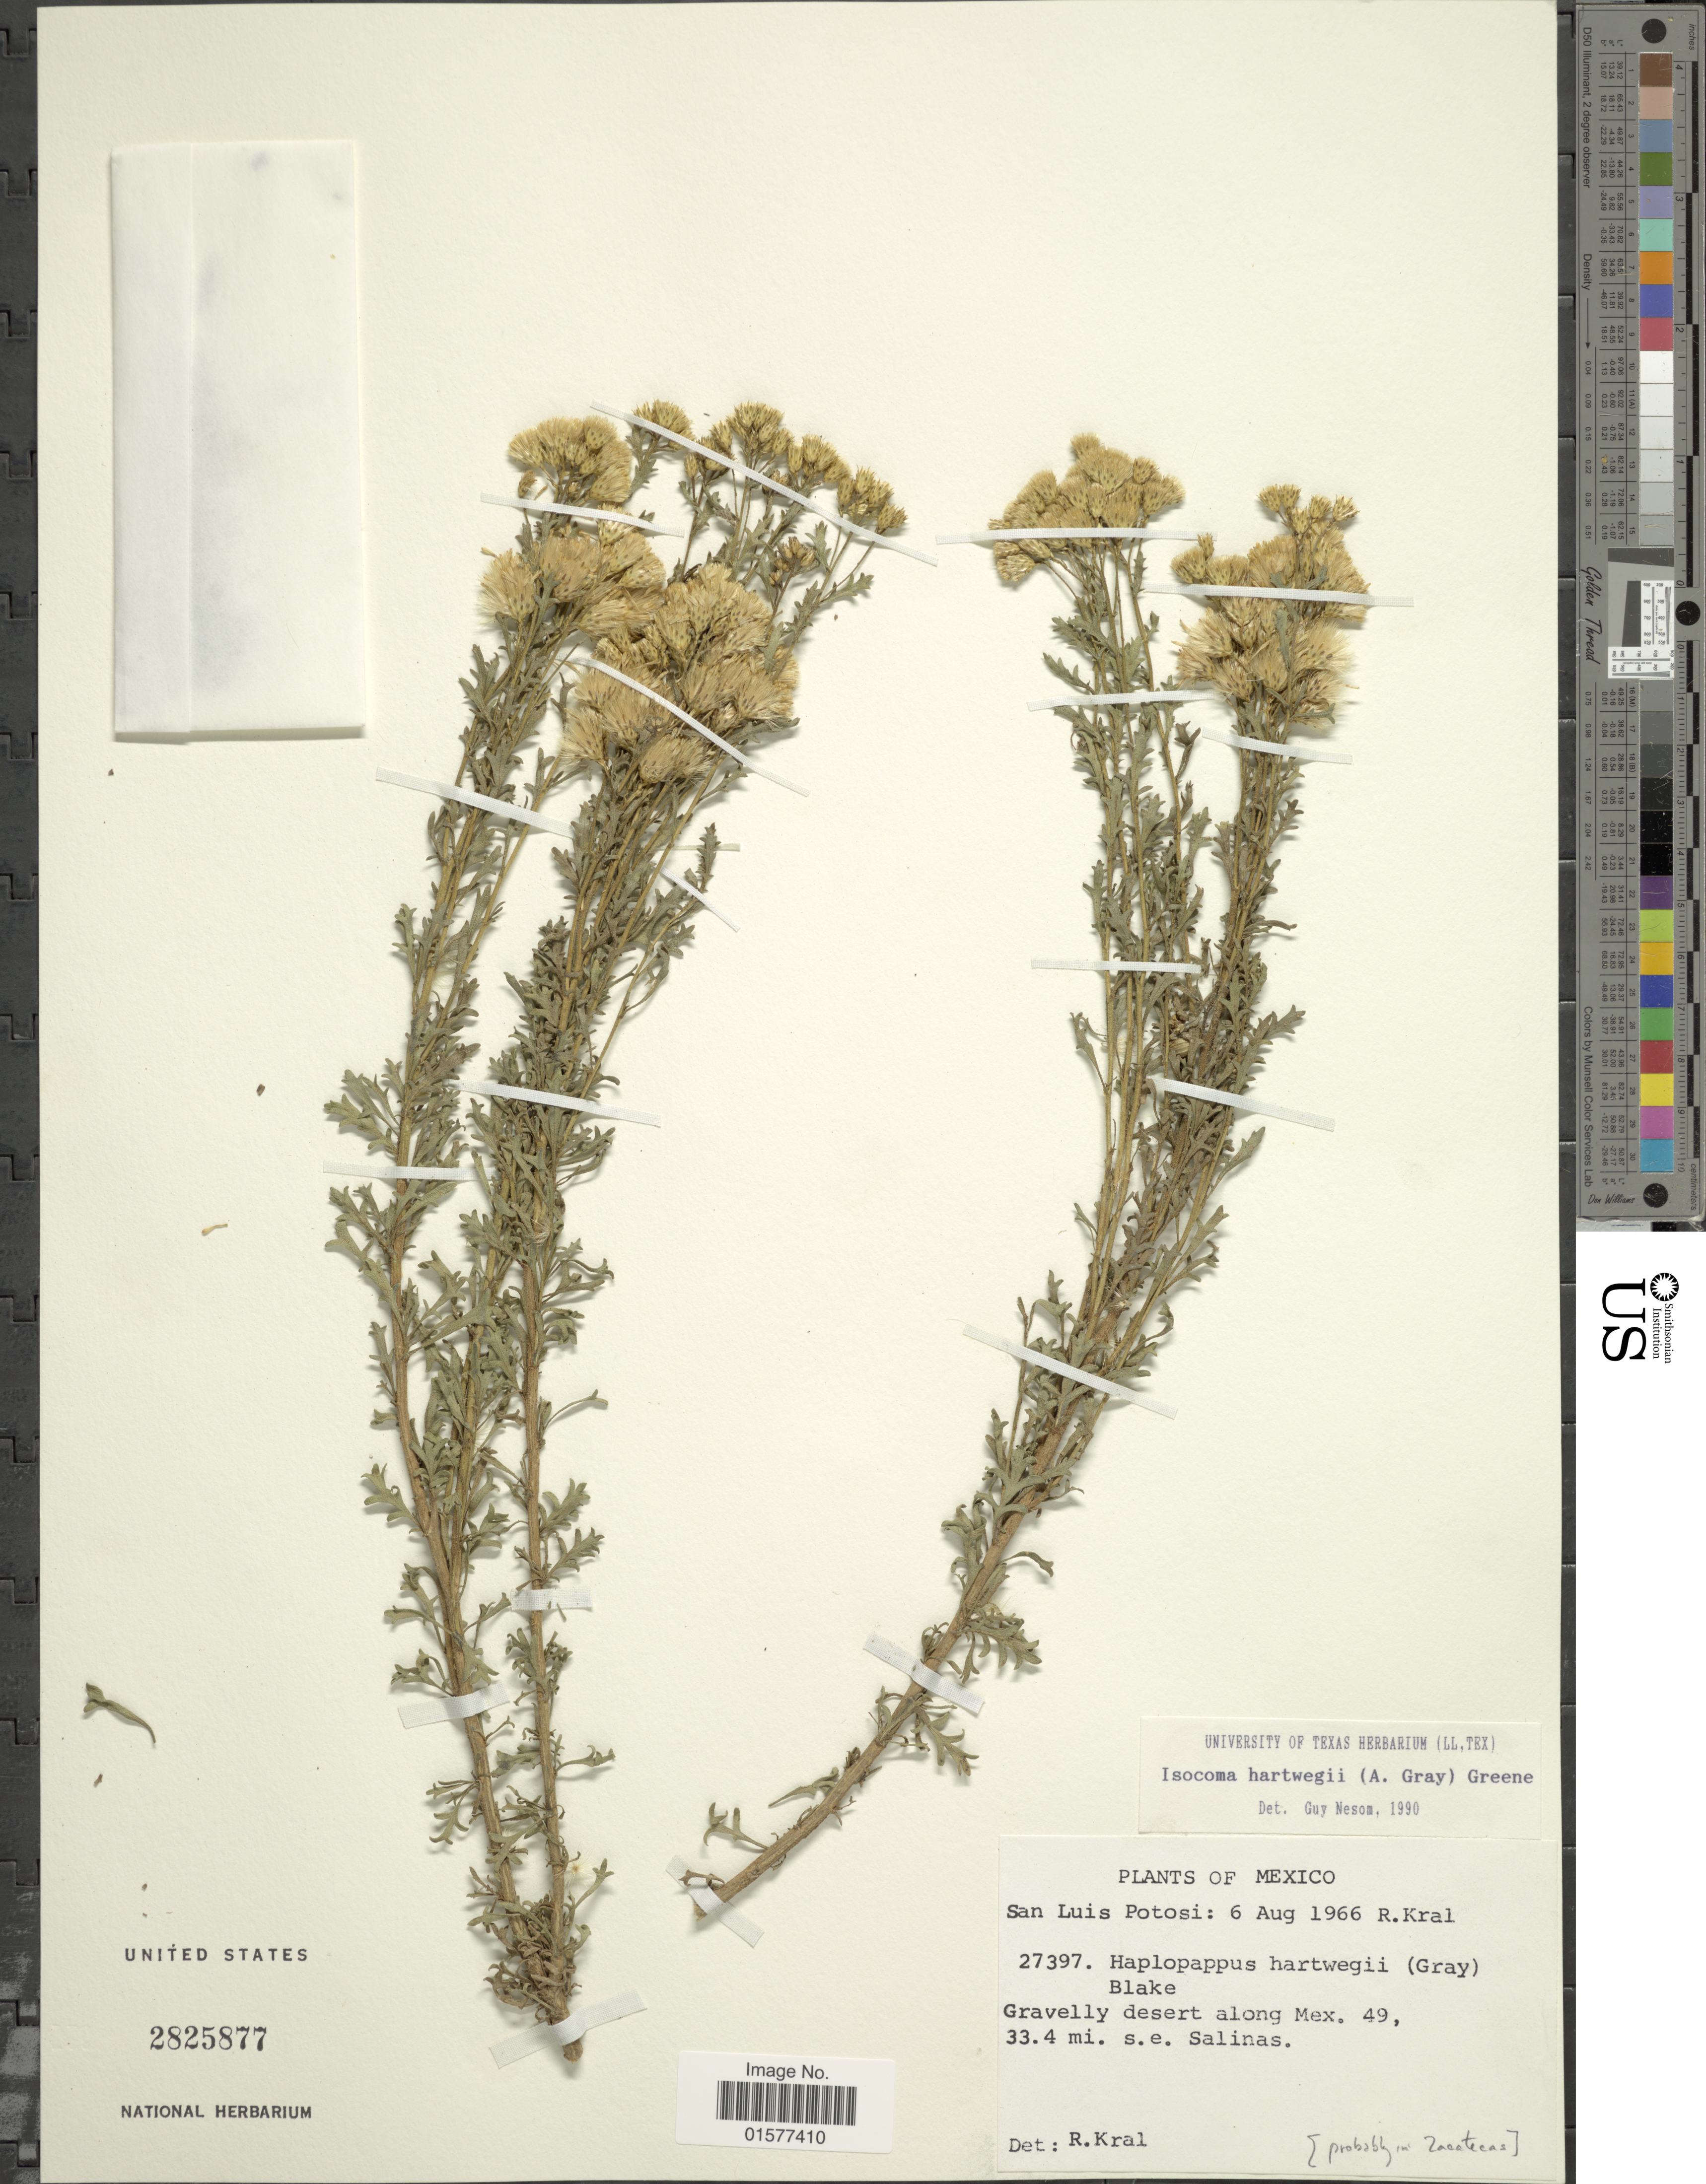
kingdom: Plantae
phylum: Tracheophyta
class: Magnoliopsida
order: Asterales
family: Asteraceae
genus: Isocoma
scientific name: Isocoma hartwegii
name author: (A. Gray) Greene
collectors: R. Kral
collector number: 27397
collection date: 1966-08-06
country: Mexico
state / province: San Luis Potosí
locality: Gravelly desert along Mex. 49, 33.4 mi. s. e. Salinas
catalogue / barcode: US 2825877